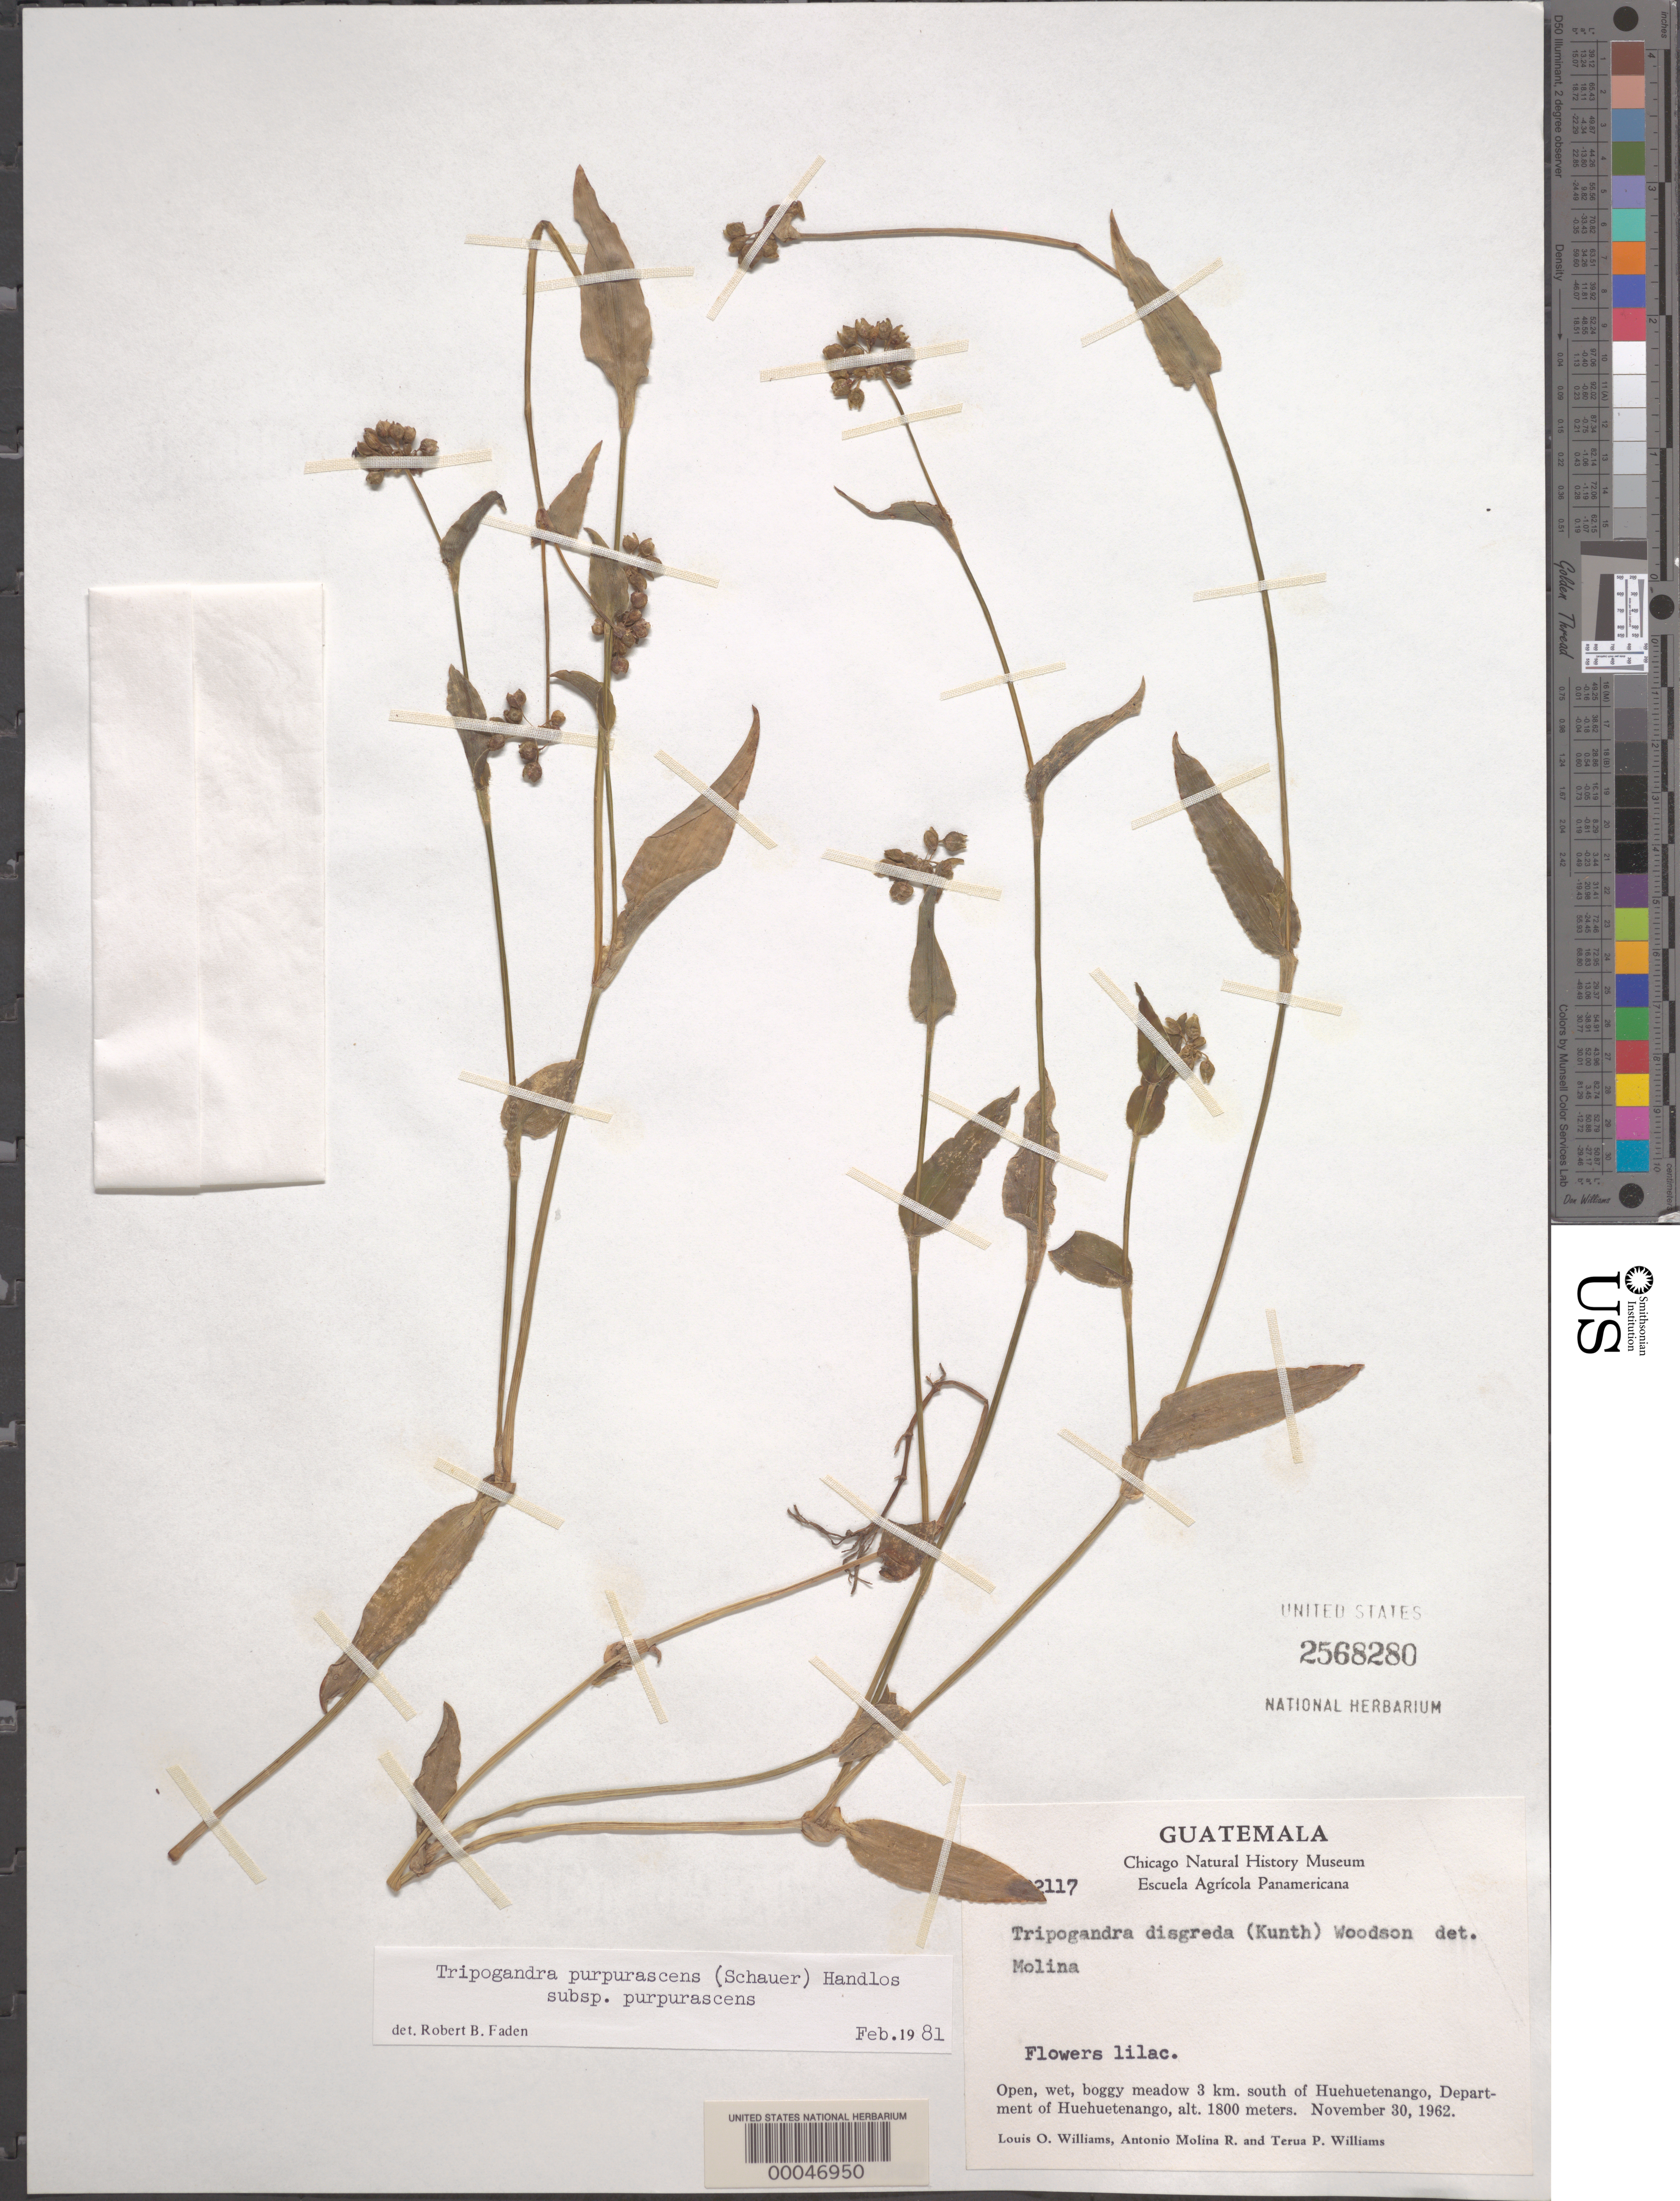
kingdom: Plantae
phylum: Tracheophyta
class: Liliopsida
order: Commelinales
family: Commelinaceae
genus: Tripogandra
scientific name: Tripogandra purpurascens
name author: (S. Schauer) Handlos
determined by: Faden, Robert B., (US), Smithsonian Institution - National Museum of Natural History (UNITED STATES)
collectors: L. O. Williams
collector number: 22117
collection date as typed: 30 Nov 1962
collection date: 1962-11-30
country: Guatemala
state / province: Huehuetenango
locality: S of Huehuetenango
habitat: Open, wet boggy meadow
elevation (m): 1800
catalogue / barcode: US 2568280